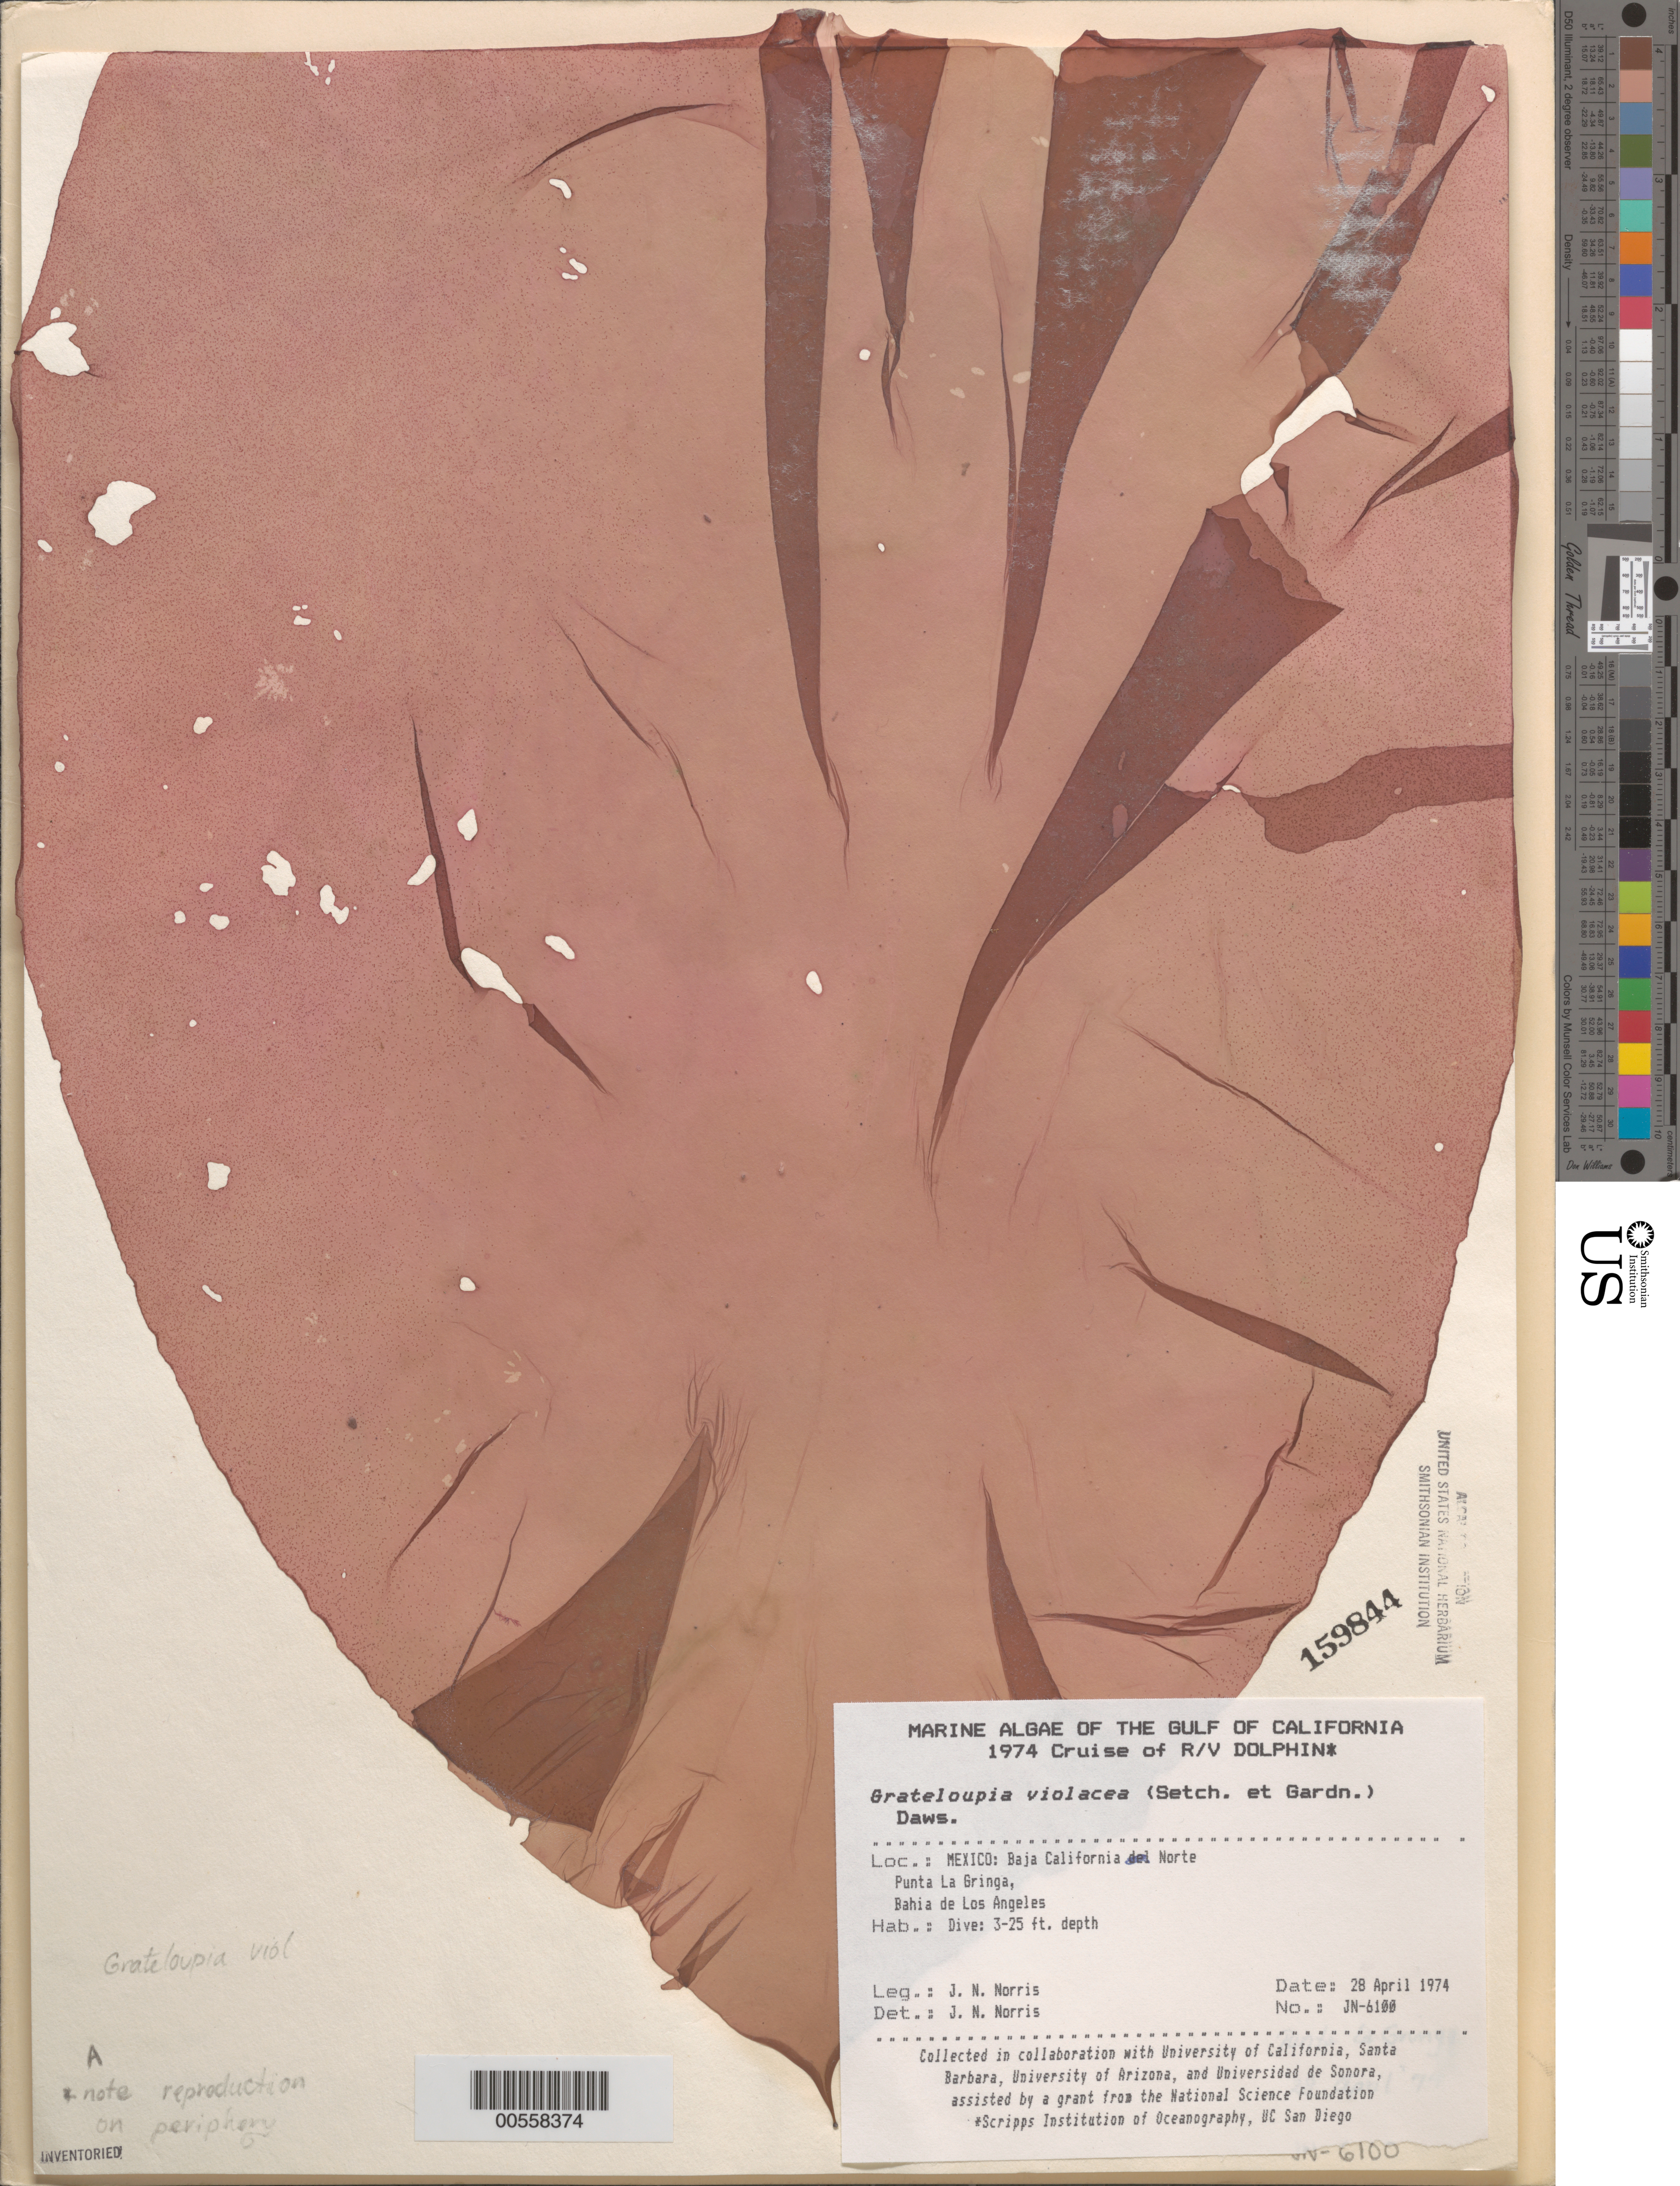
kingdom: Plantae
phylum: Rhodophyta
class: Florideophyceae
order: Halymeniales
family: Halymeniaceae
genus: Grateloupia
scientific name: Grateloupia violacea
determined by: Norris, James N.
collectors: J. N. Norris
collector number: JN-6100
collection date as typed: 28 Apr 1974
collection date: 1974-04-28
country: Mexico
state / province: Baja California Norte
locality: Punta La Gringa, Bahia de Los Angeles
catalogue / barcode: US 159844